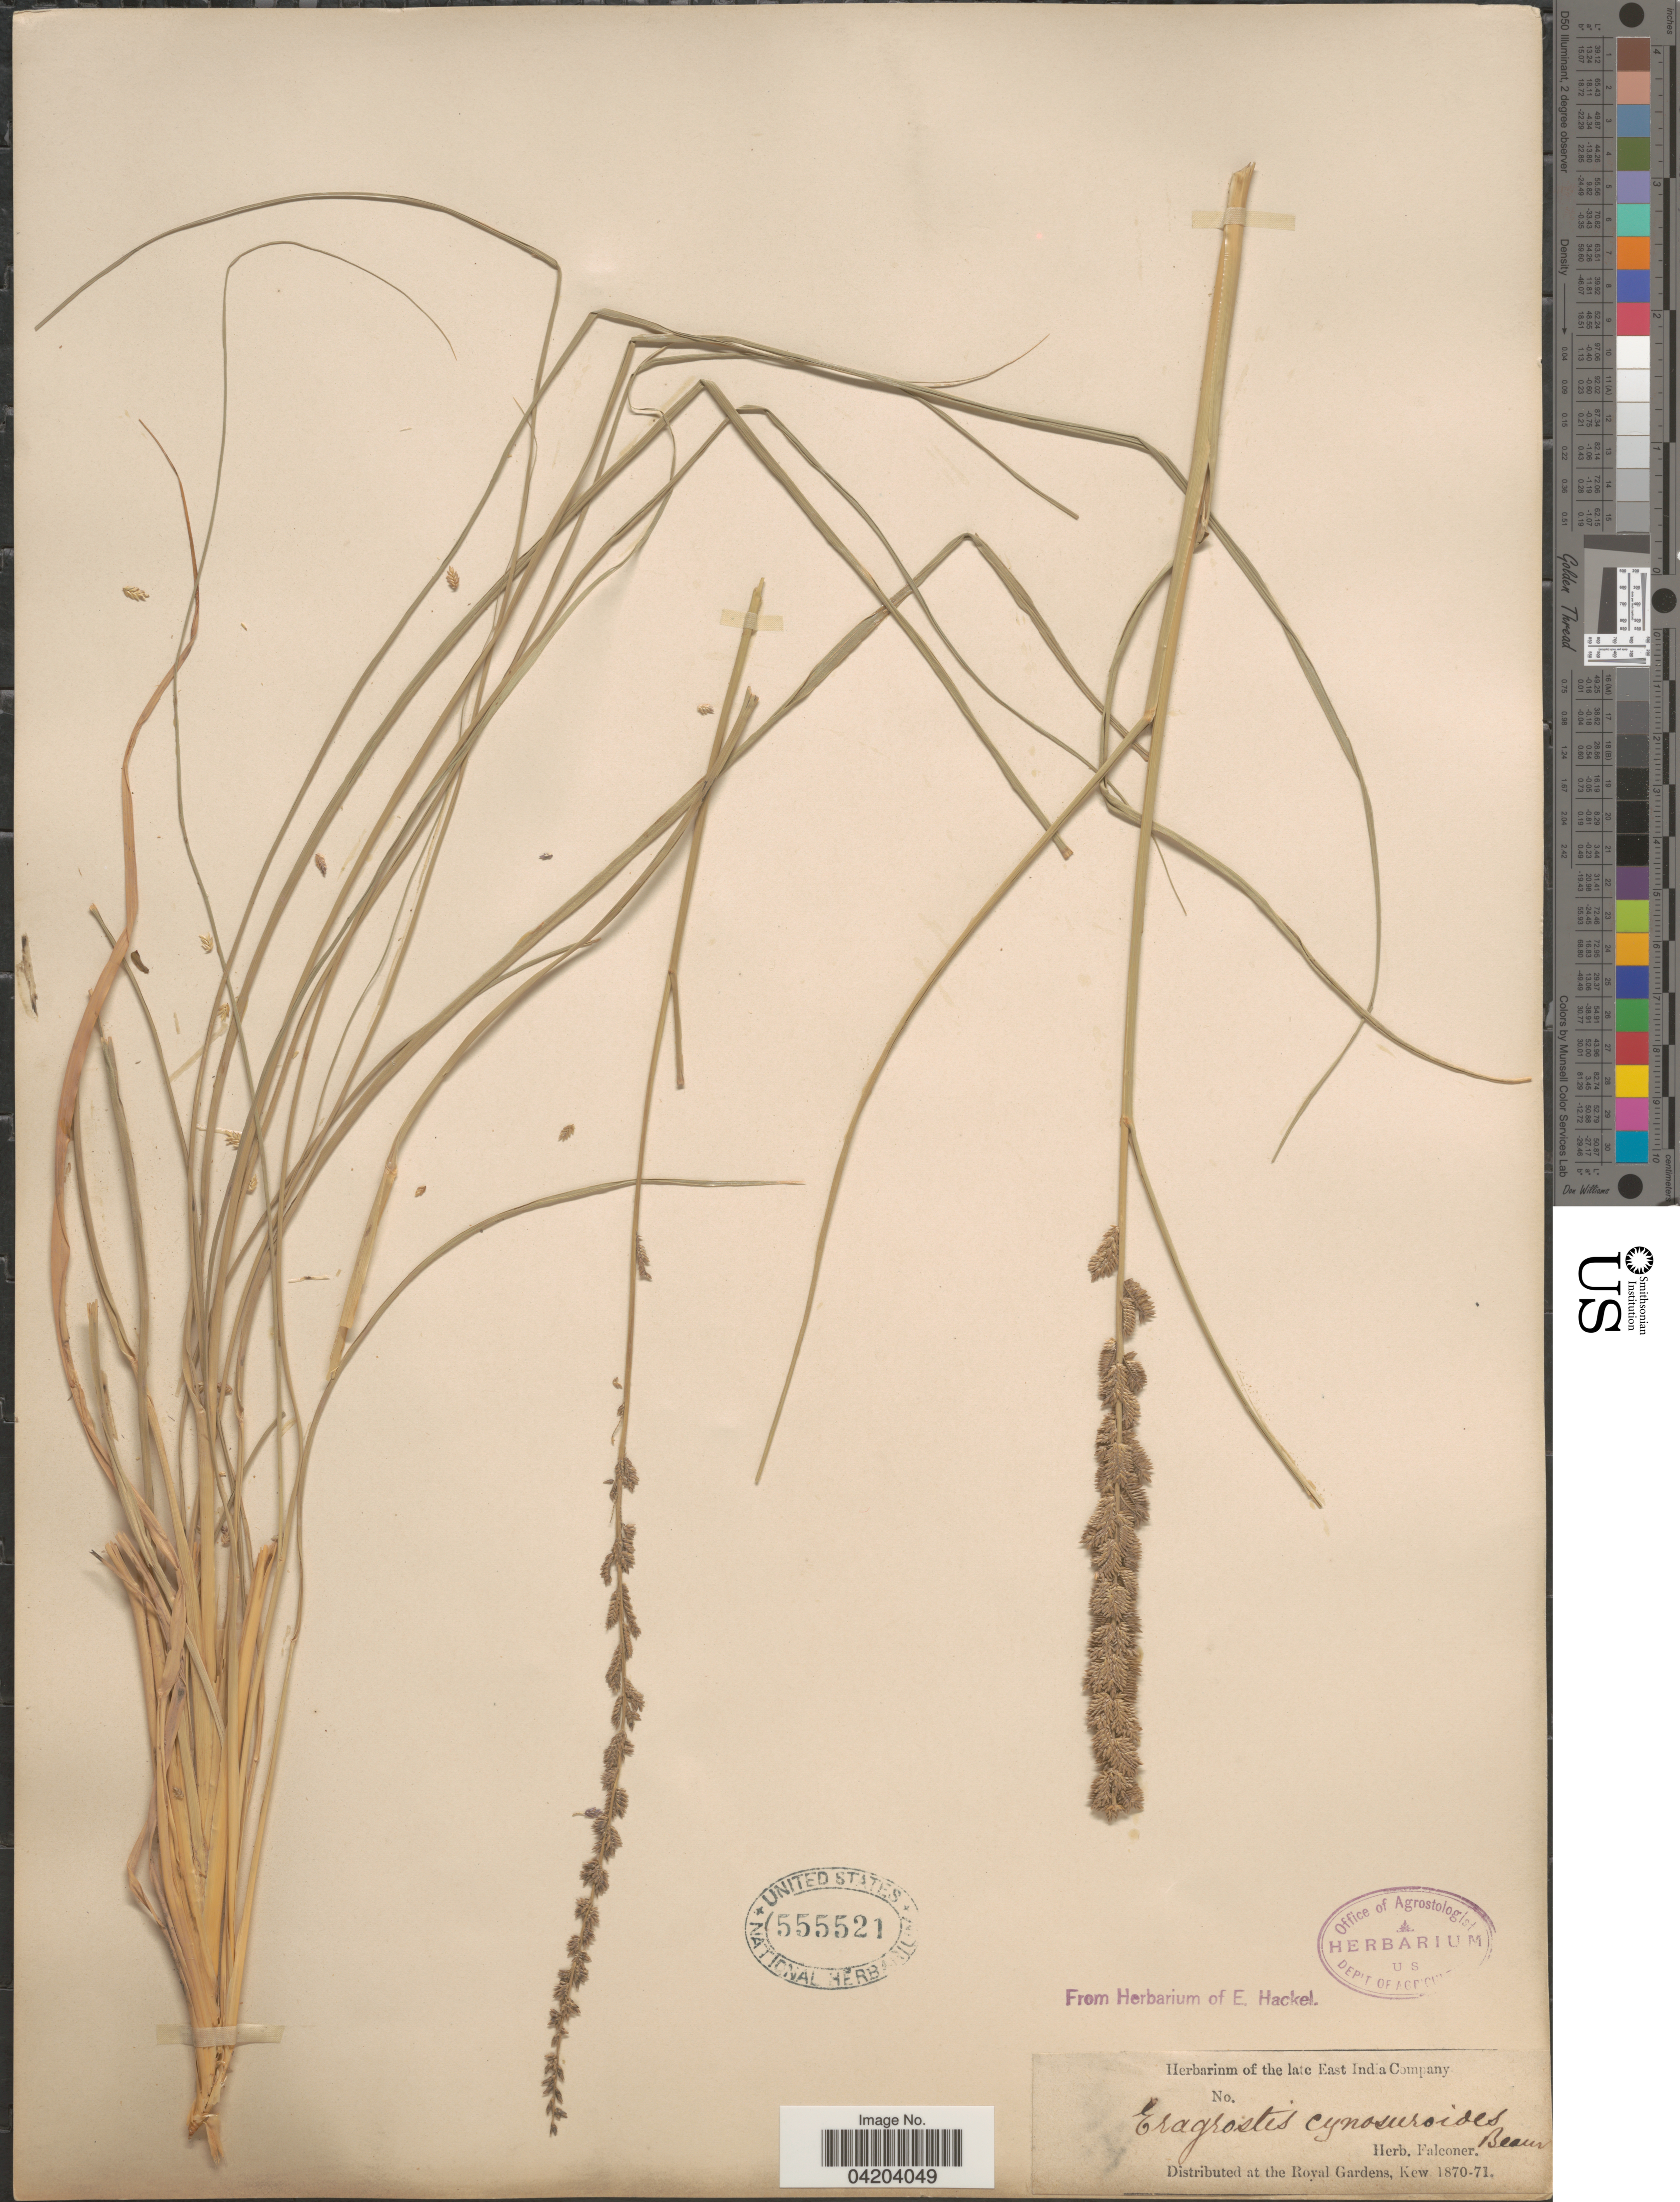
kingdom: Plantae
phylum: Tracheophyta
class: Liliopsida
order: Poales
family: Poaceae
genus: Desmostachya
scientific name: Desmostachya bipinnata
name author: (L.) Stapf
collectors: ex herb. Falconer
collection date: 1870/1871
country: India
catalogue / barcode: US 555521